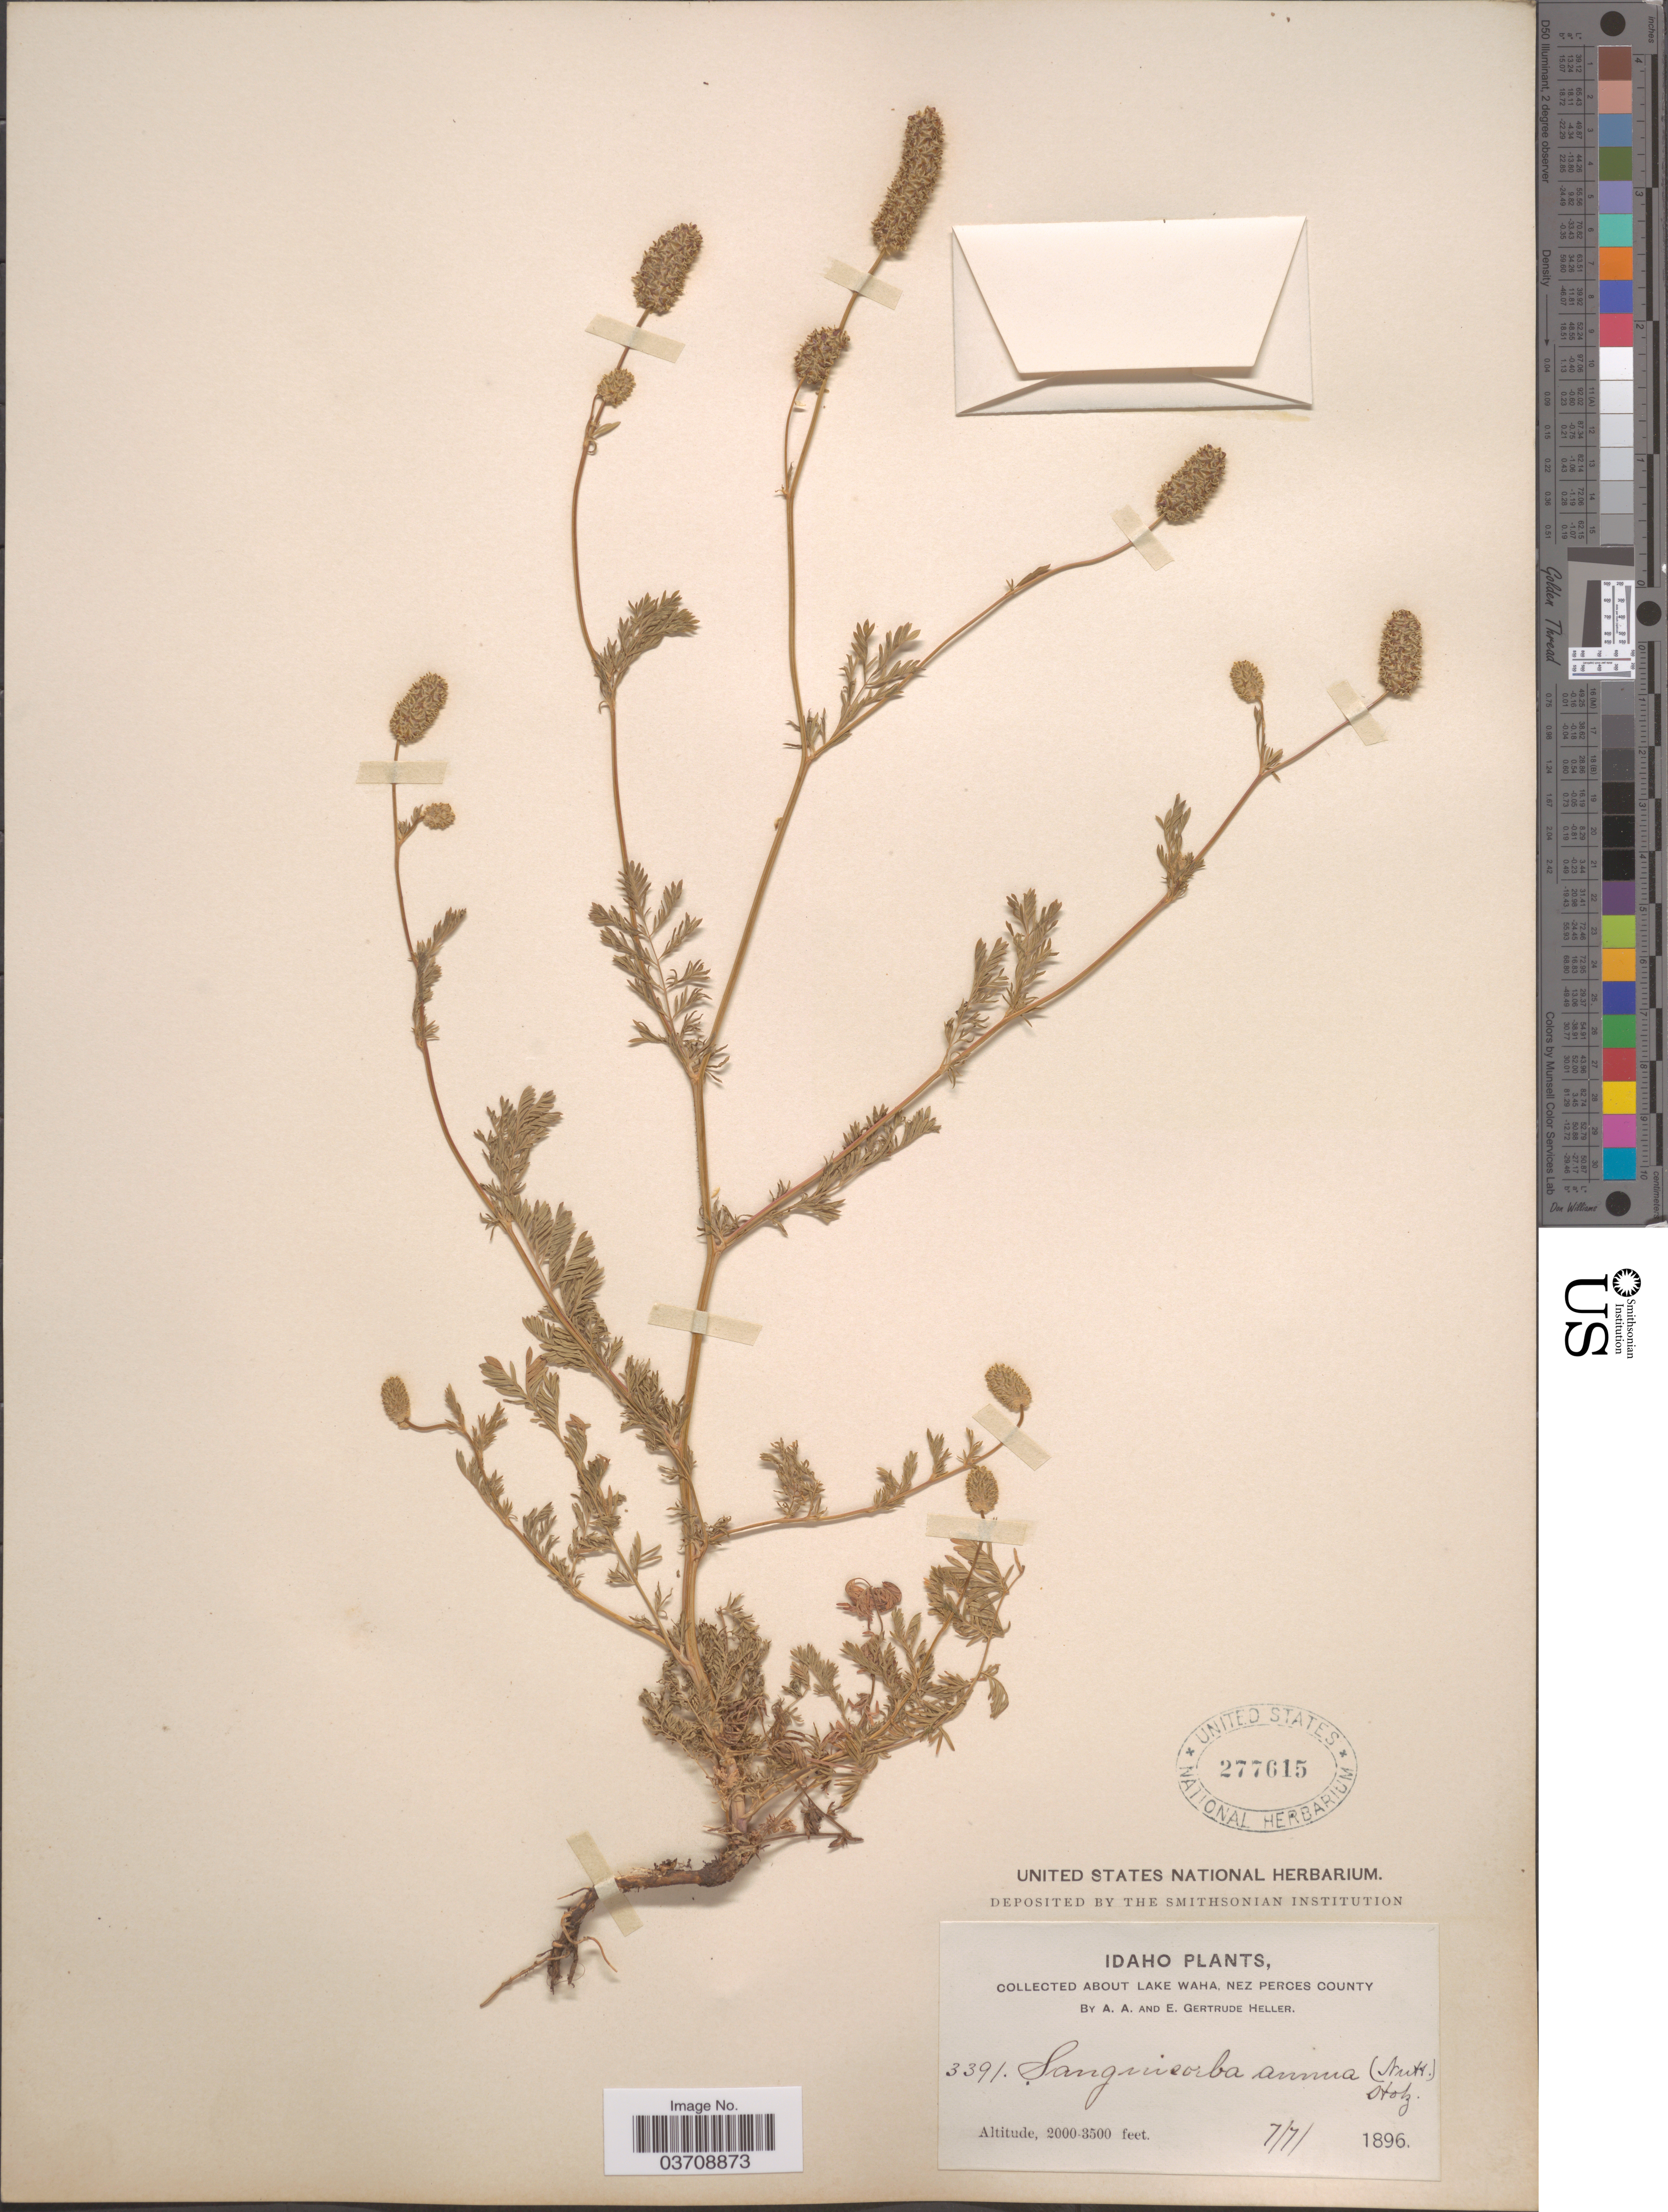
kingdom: Plantae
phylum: Tracheophyta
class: Magnoliopsida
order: Rosales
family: Rosaceae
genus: Sanguisorba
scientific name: Sanguisorba occidentalis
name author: Nutt.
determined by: Strong, Mark T., (BOT), Smithsonian Institution - National Museum of Natural History (UNITED STATES)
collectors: A. A. Heller & E. G. Heller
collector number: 3391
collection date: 1896-07-07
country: United States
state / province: Idaho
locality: About Lake Waha, Nez Perces County.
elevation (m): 610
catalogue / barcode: US 277615